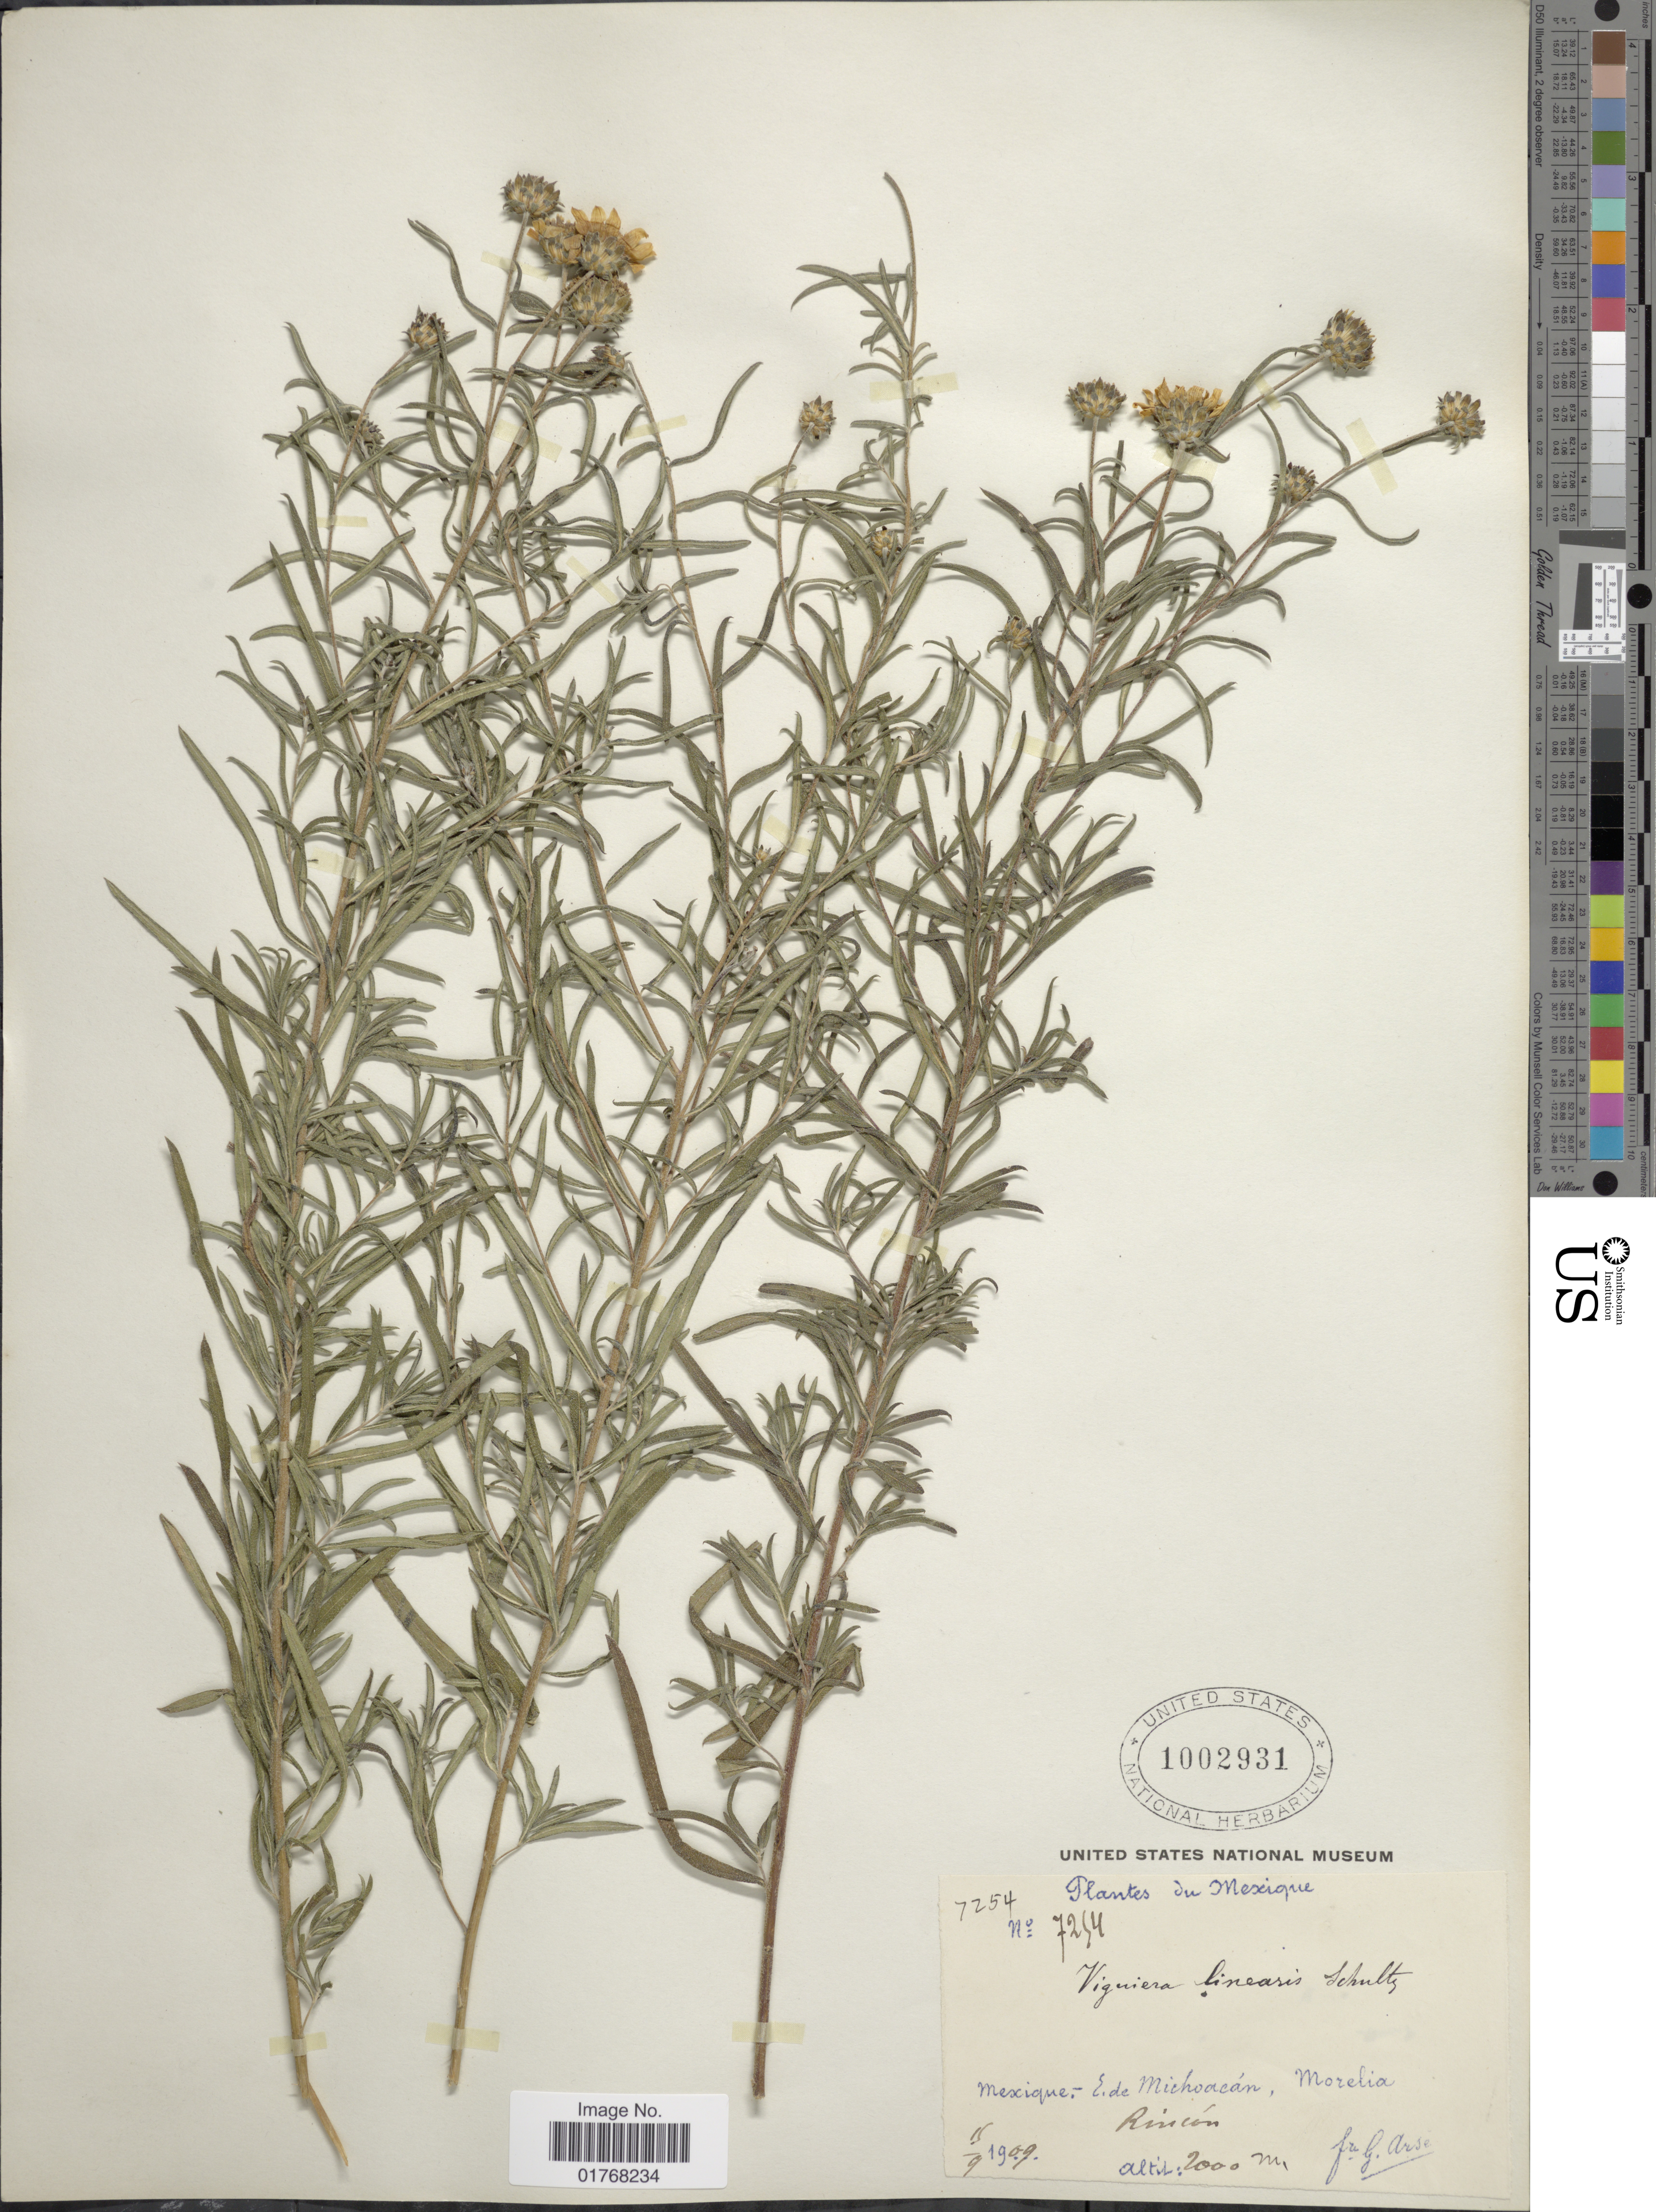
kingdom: Plantae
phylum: Tracheophyta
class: Magnoliopsida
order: Asterales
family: Asteraceae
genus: Viguiera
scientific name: Viguiera linearis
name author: (Cav.) Sch. Bip. & Hemsl.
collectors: Bro. G. Arsène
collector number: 7254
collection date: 1909-09-15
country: Mexico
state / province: Michoacán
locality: Morelia, Rincón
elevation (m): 2000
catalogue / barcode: US 1002931